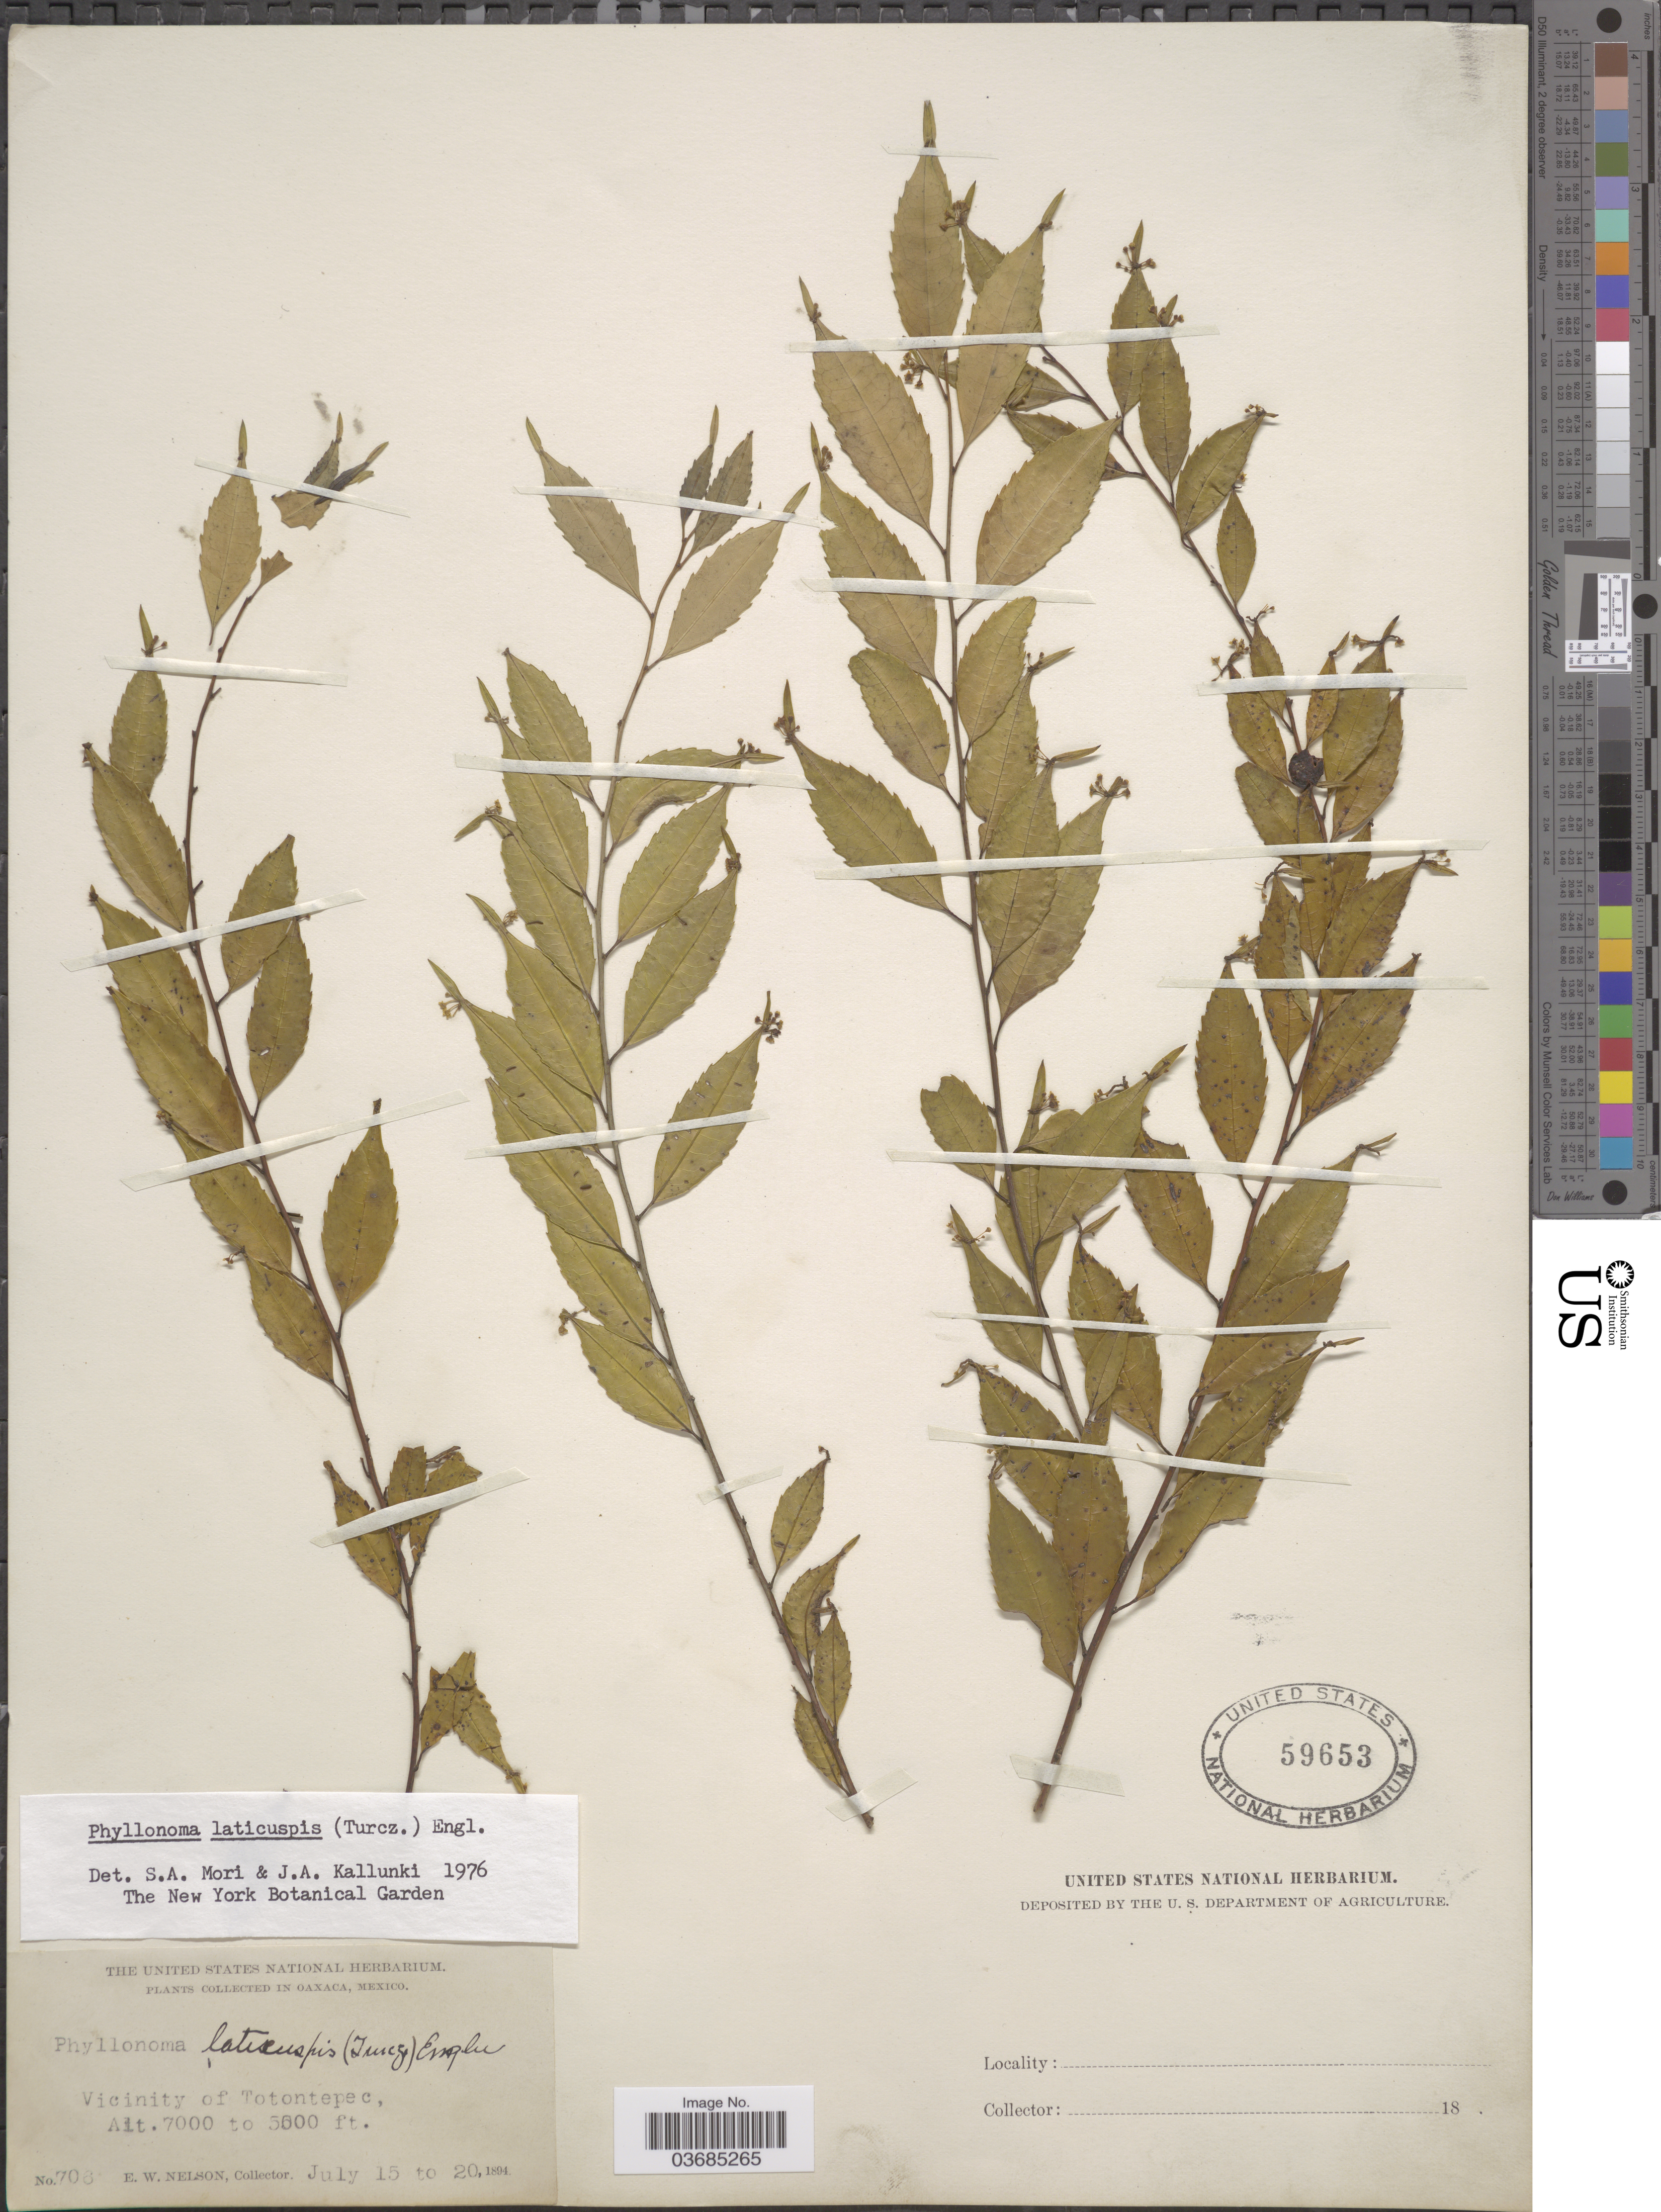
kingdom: Plantae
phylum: Tracheophyta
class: Magnoliopsida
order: Aquifoliales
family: Phyllonomaceae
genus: Phyllonoma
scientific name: Phyllonoma laticuspis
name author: (Turcz.) Engl.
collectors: E. W. Nelson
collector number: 706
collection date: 1894-07-15/1894-07-20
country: Mexico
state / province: Oaxaca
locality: Vicinity of Totontepec.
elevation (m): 1524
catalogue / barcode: US 59653